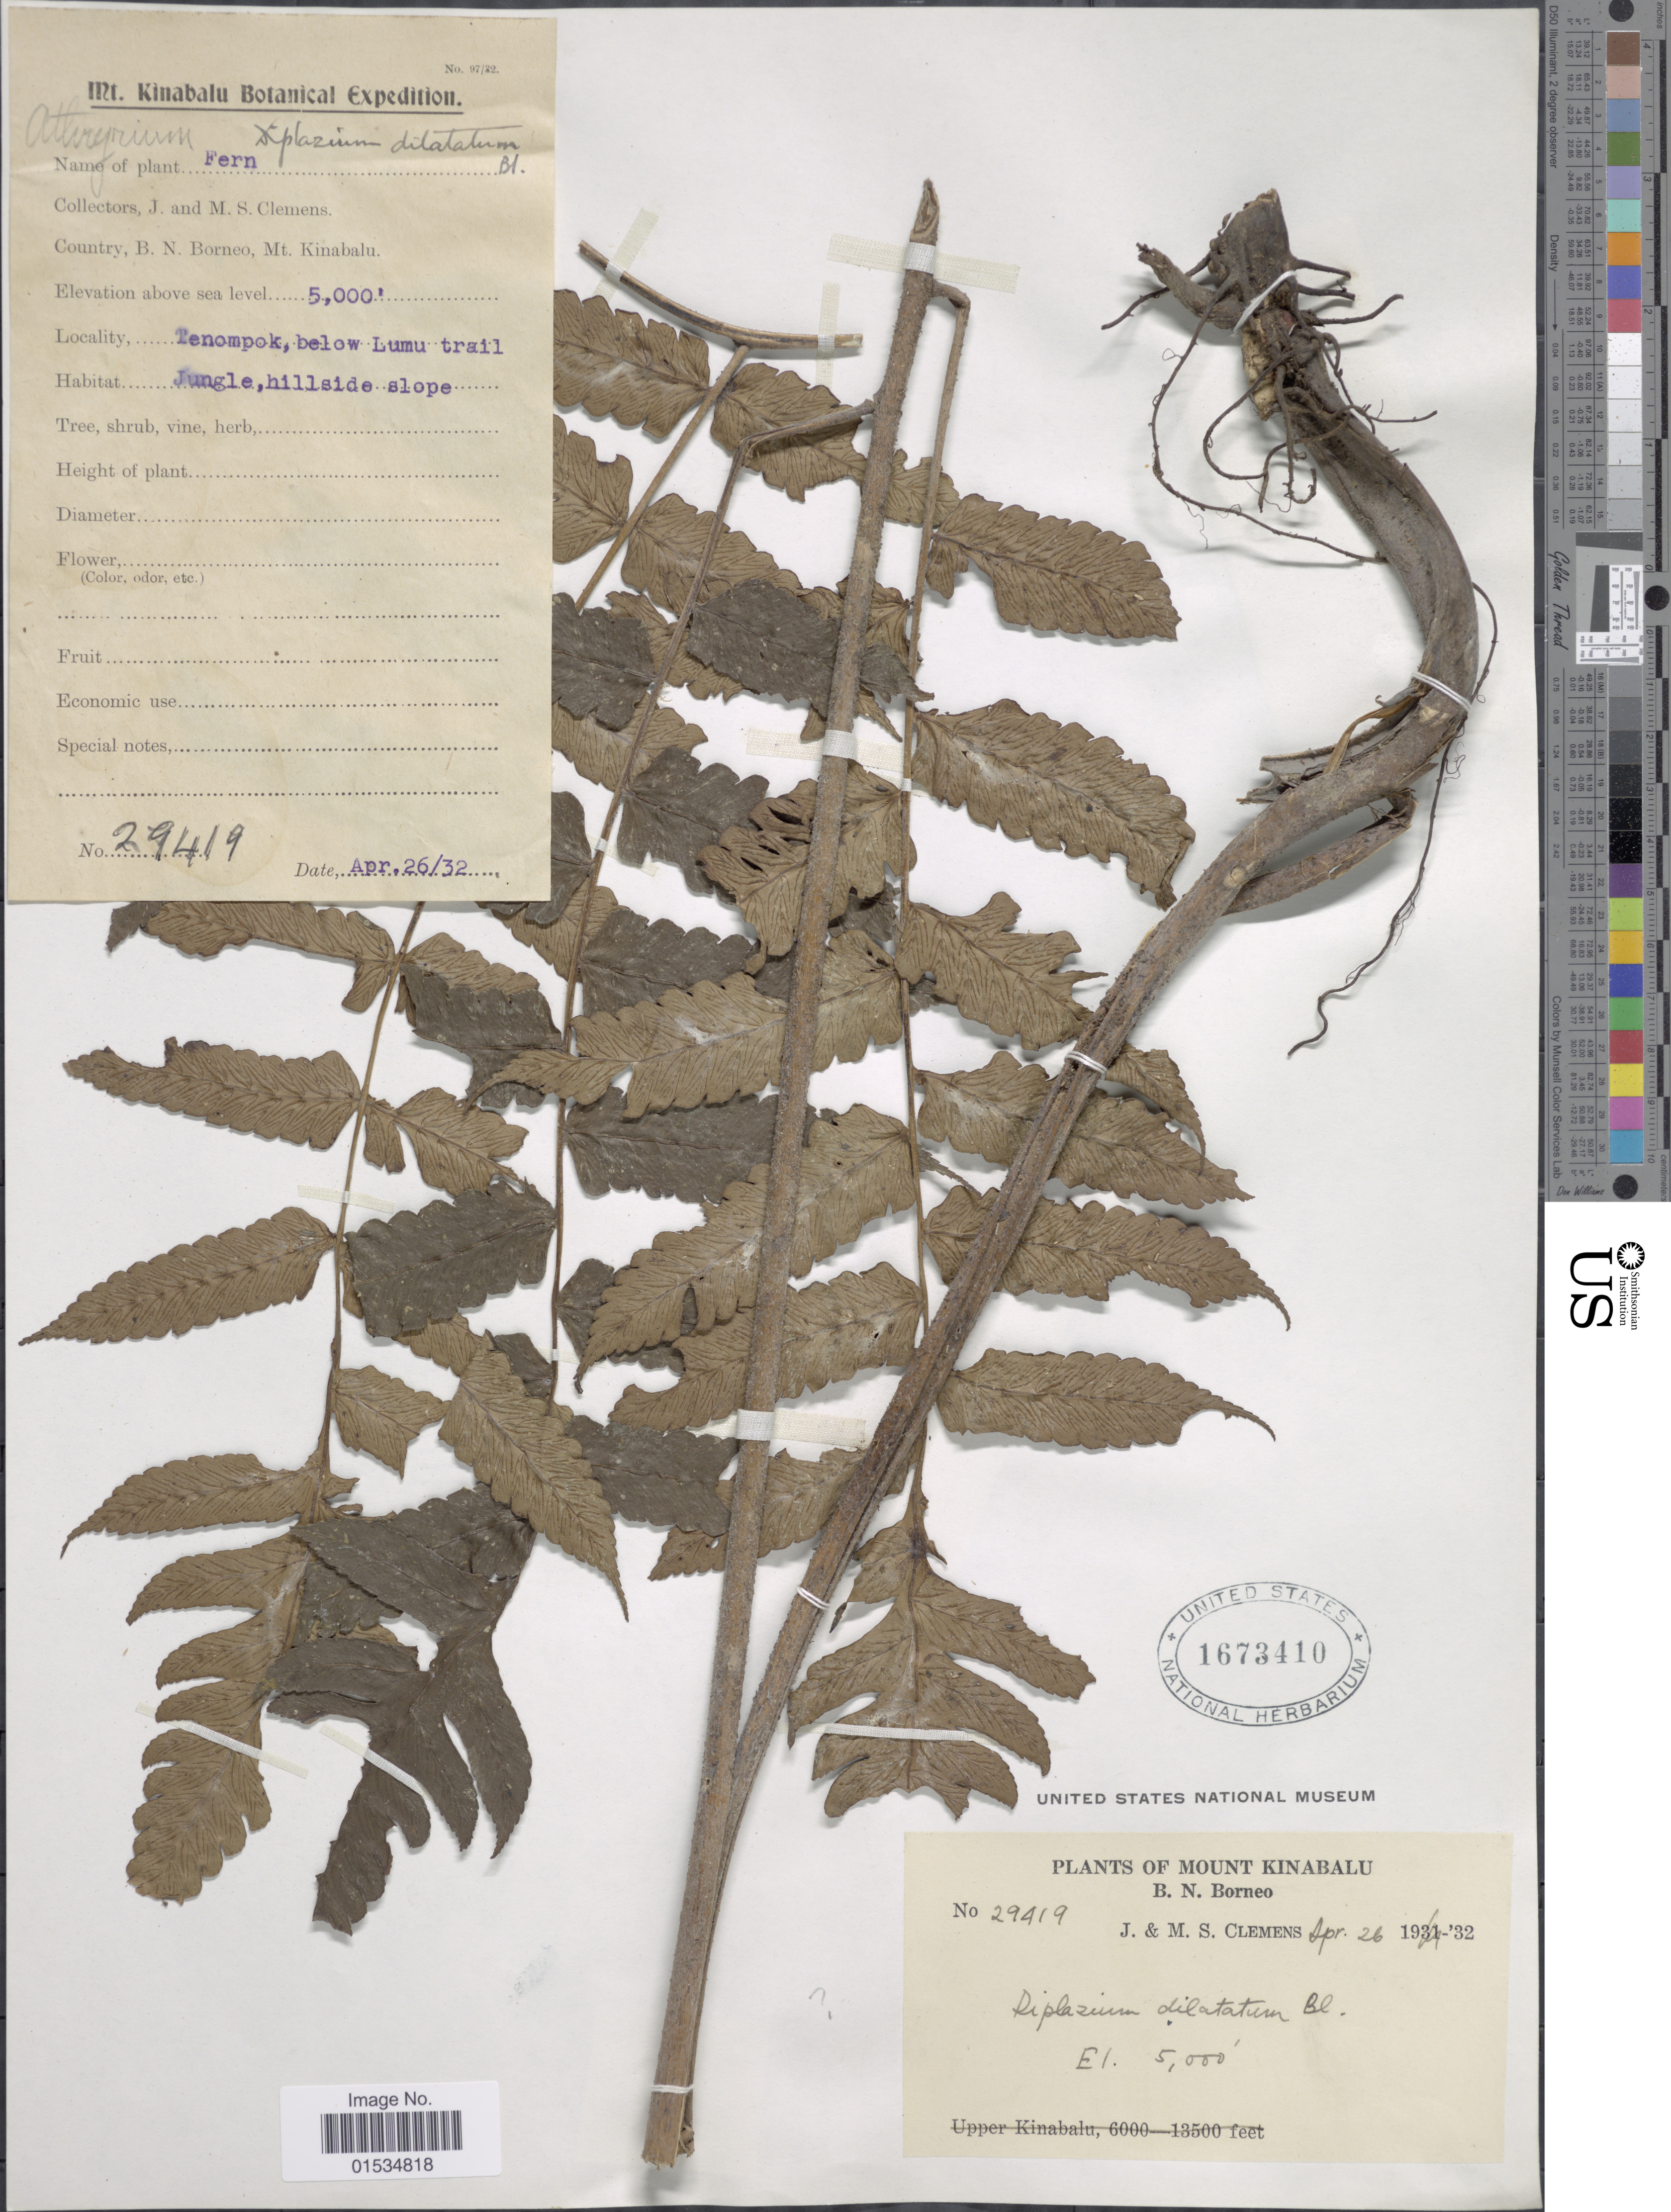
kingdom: Plantae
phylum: Tracheophyta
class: Polypodiopsida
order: Polypodiales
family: Athyriaceae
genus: Diplazium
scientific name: Diplazium dilatatum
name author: Blume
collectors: J. Clemens & M. S. Clemens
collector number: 29419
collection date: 1932-04-26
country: Malaysia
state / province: Sabah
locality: B.N. Borneo, Mt. Kinabalu, Tenompok, below Lumu trail, Jungle, hillside slope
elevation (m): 1524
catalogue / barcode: US 1673410